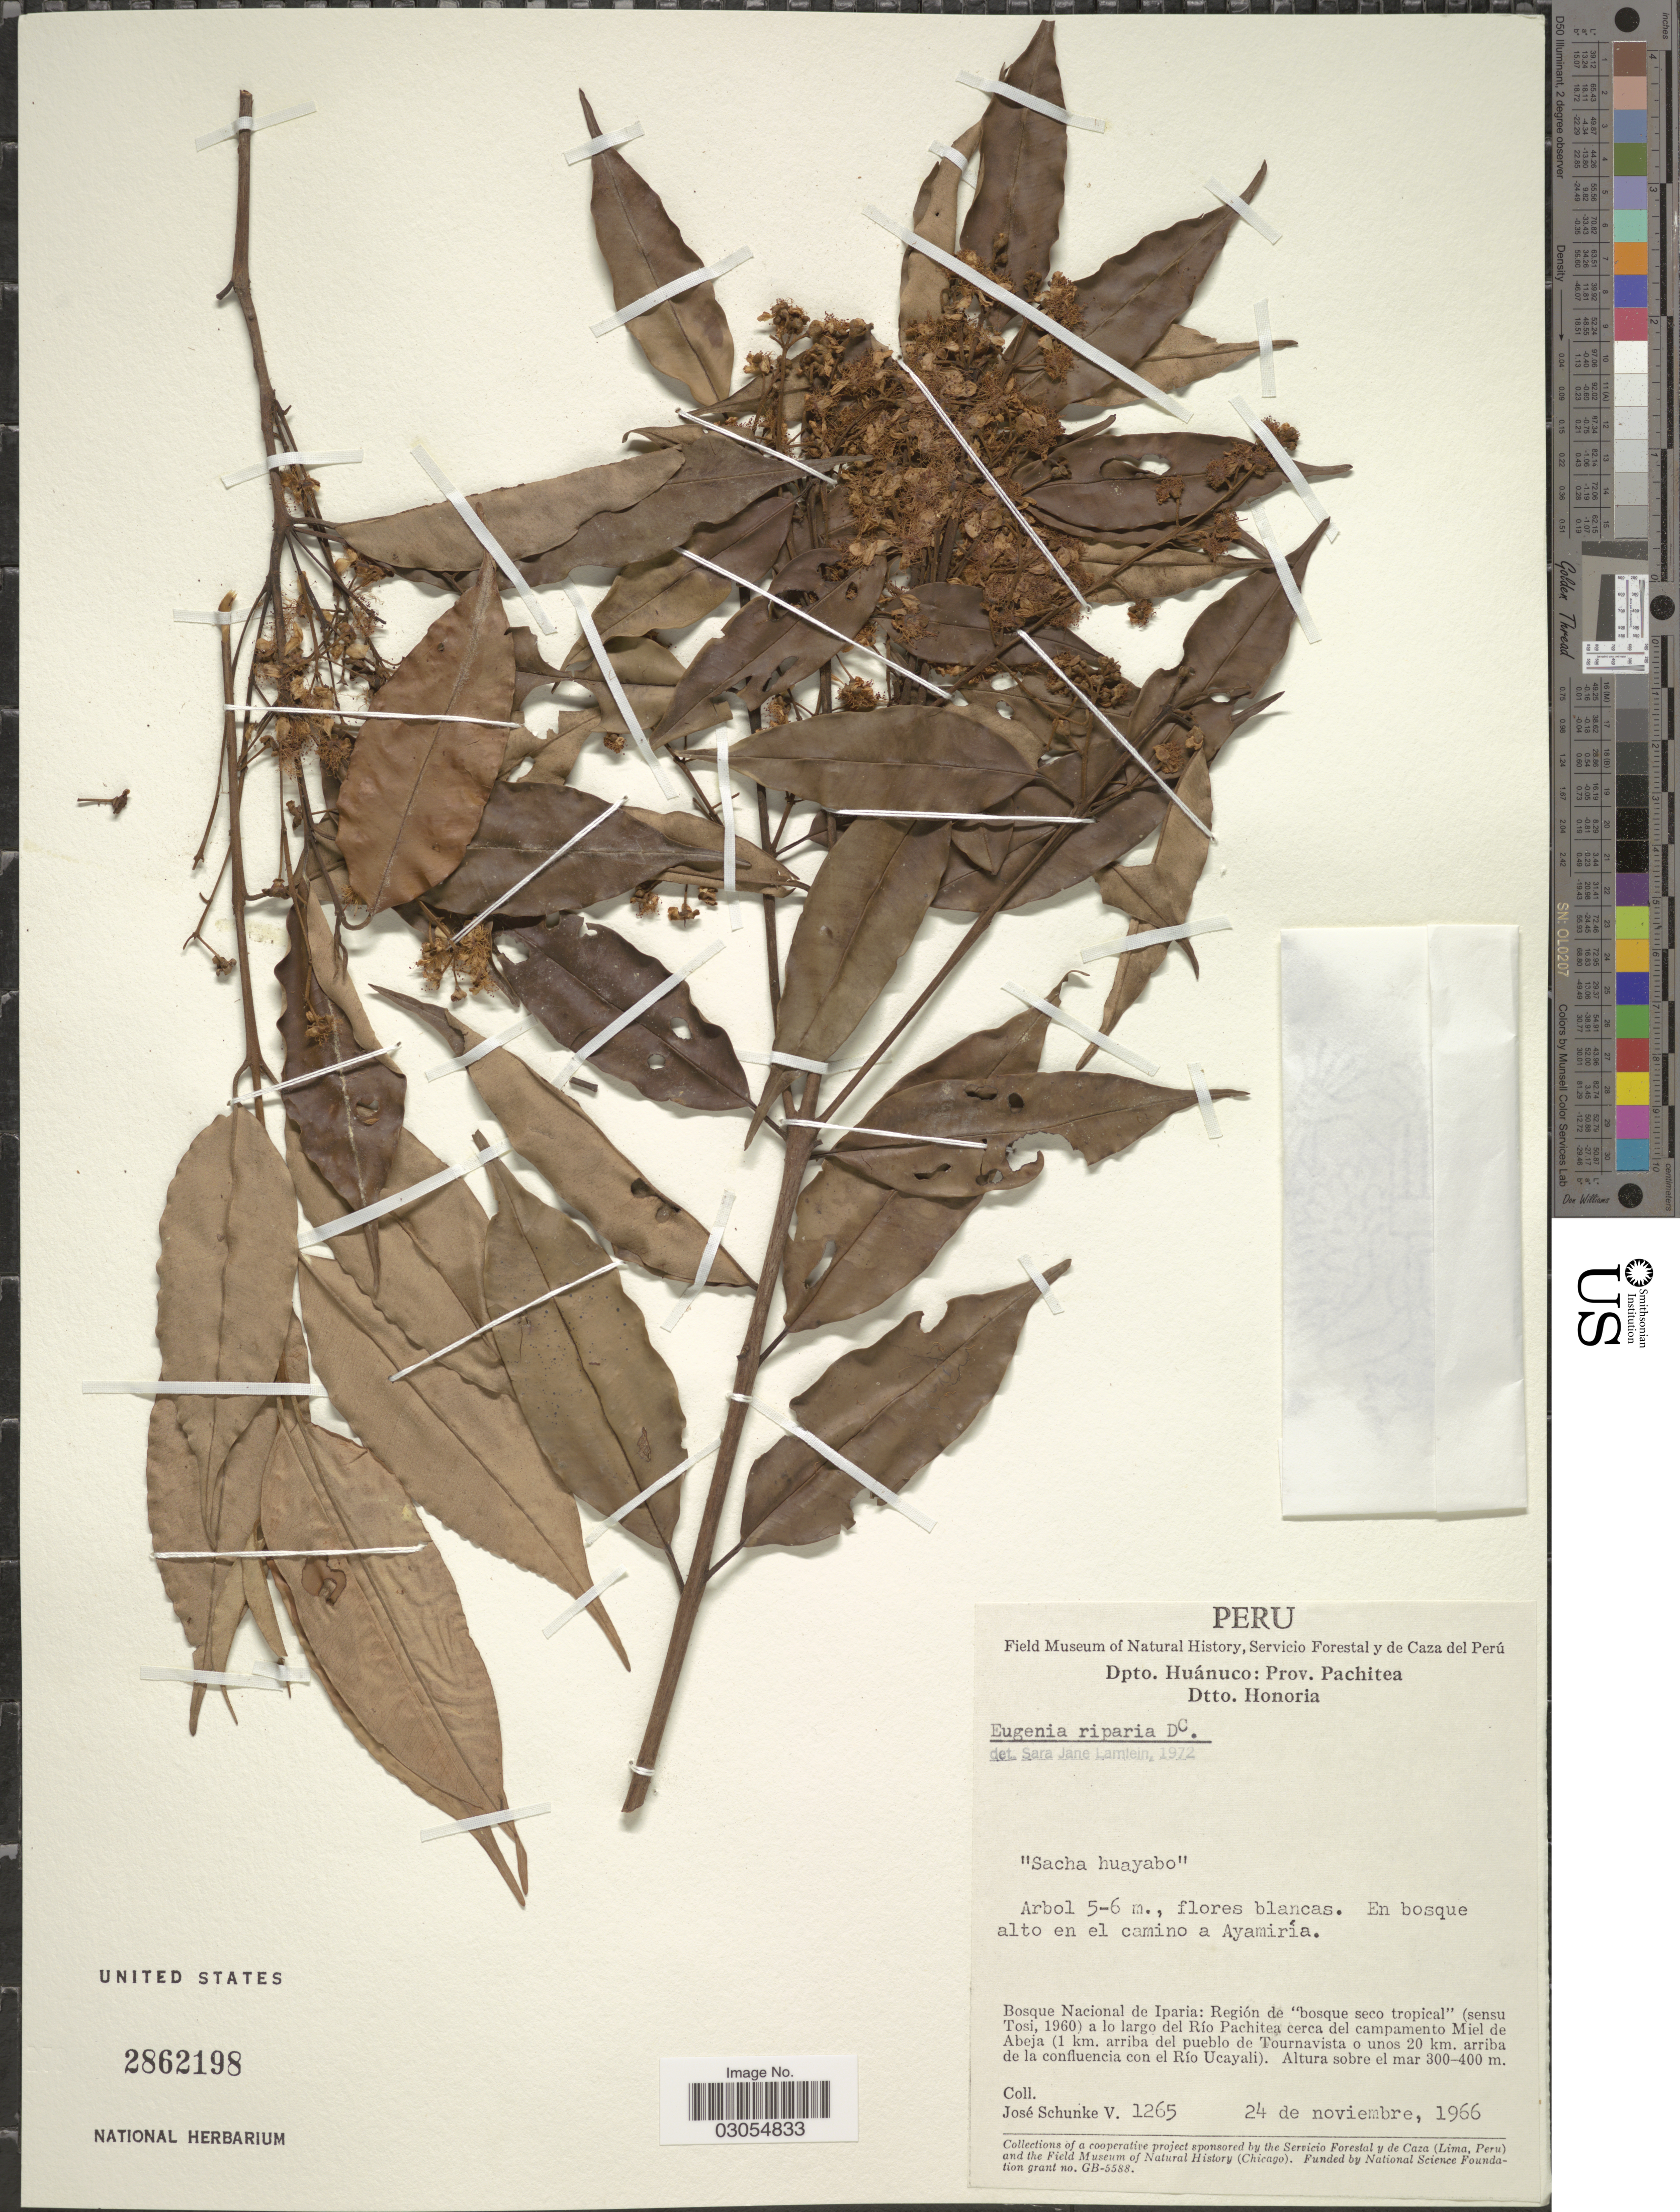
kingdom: Plantae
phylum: Tracheophyta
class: Magnoliopsida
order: Myrtales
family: Myrtaceae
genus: Eugenia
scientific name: Eugenia muricata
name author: DC.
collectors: J. Schunke Vigo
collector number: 1265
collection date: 1966-11-24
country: Peru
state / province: Huánuco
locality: Dpto. Huánuco: Prov. Pachitea. Dtto. Honoria. En bosque alto en el camino a Ayamiría. Bosque Nacional de Iparia: Región de "bosque seco tropical" a lo largo del Río Pachitea cerca del campamento Miel de Abeja (1 km. arriba del pueblo de Tournavista o unos 20 km. arriba de la confluencia con el Río Ucayali).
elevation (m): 300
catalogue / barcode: US 2862198